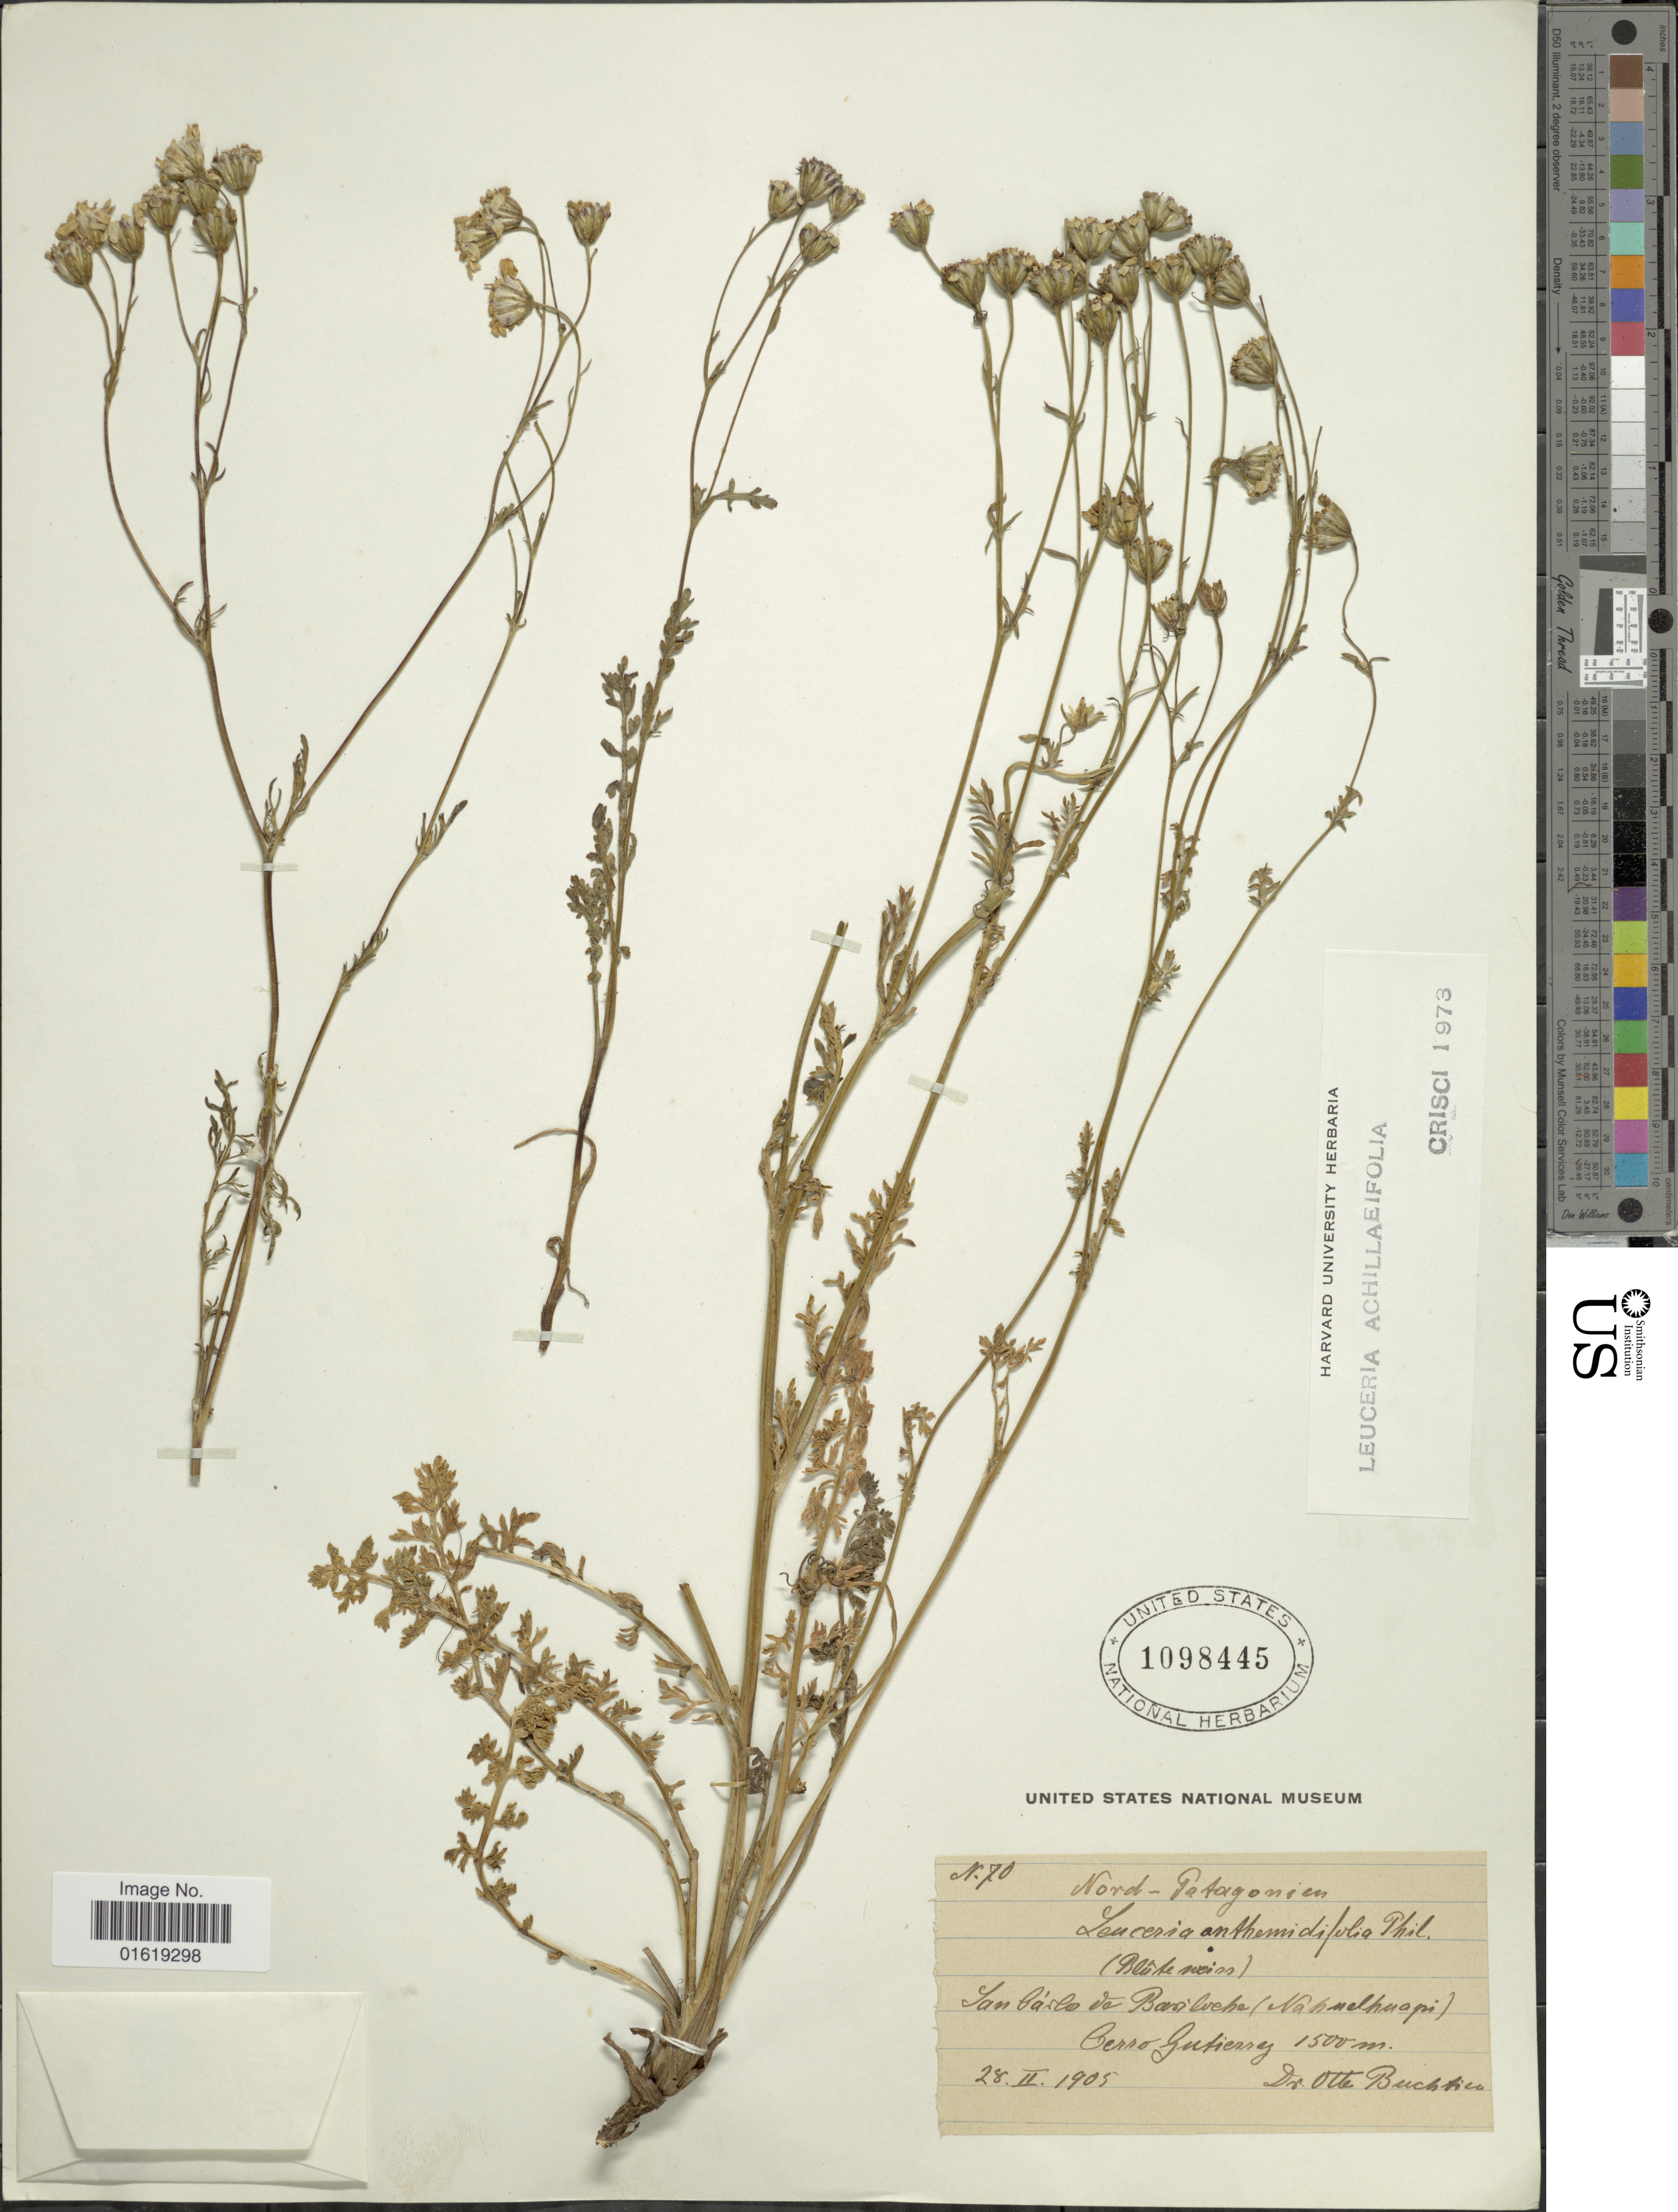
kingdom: Plantae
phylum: Tracheophyta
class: Magnoliopsida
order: Asterales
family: Asteraceae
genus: Leucheria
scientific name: Leucheria achillaeifolia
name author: Hook. & Arn.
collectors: O. Buchtien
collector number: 70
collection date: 1905-02-28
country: Argentina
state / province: Rio Negro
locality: Nord-Patagonien. San Carlos de Bariloche (Nahuelhuapi), Cerro Gutierrez.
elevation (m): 1500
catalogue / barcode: US 1098445